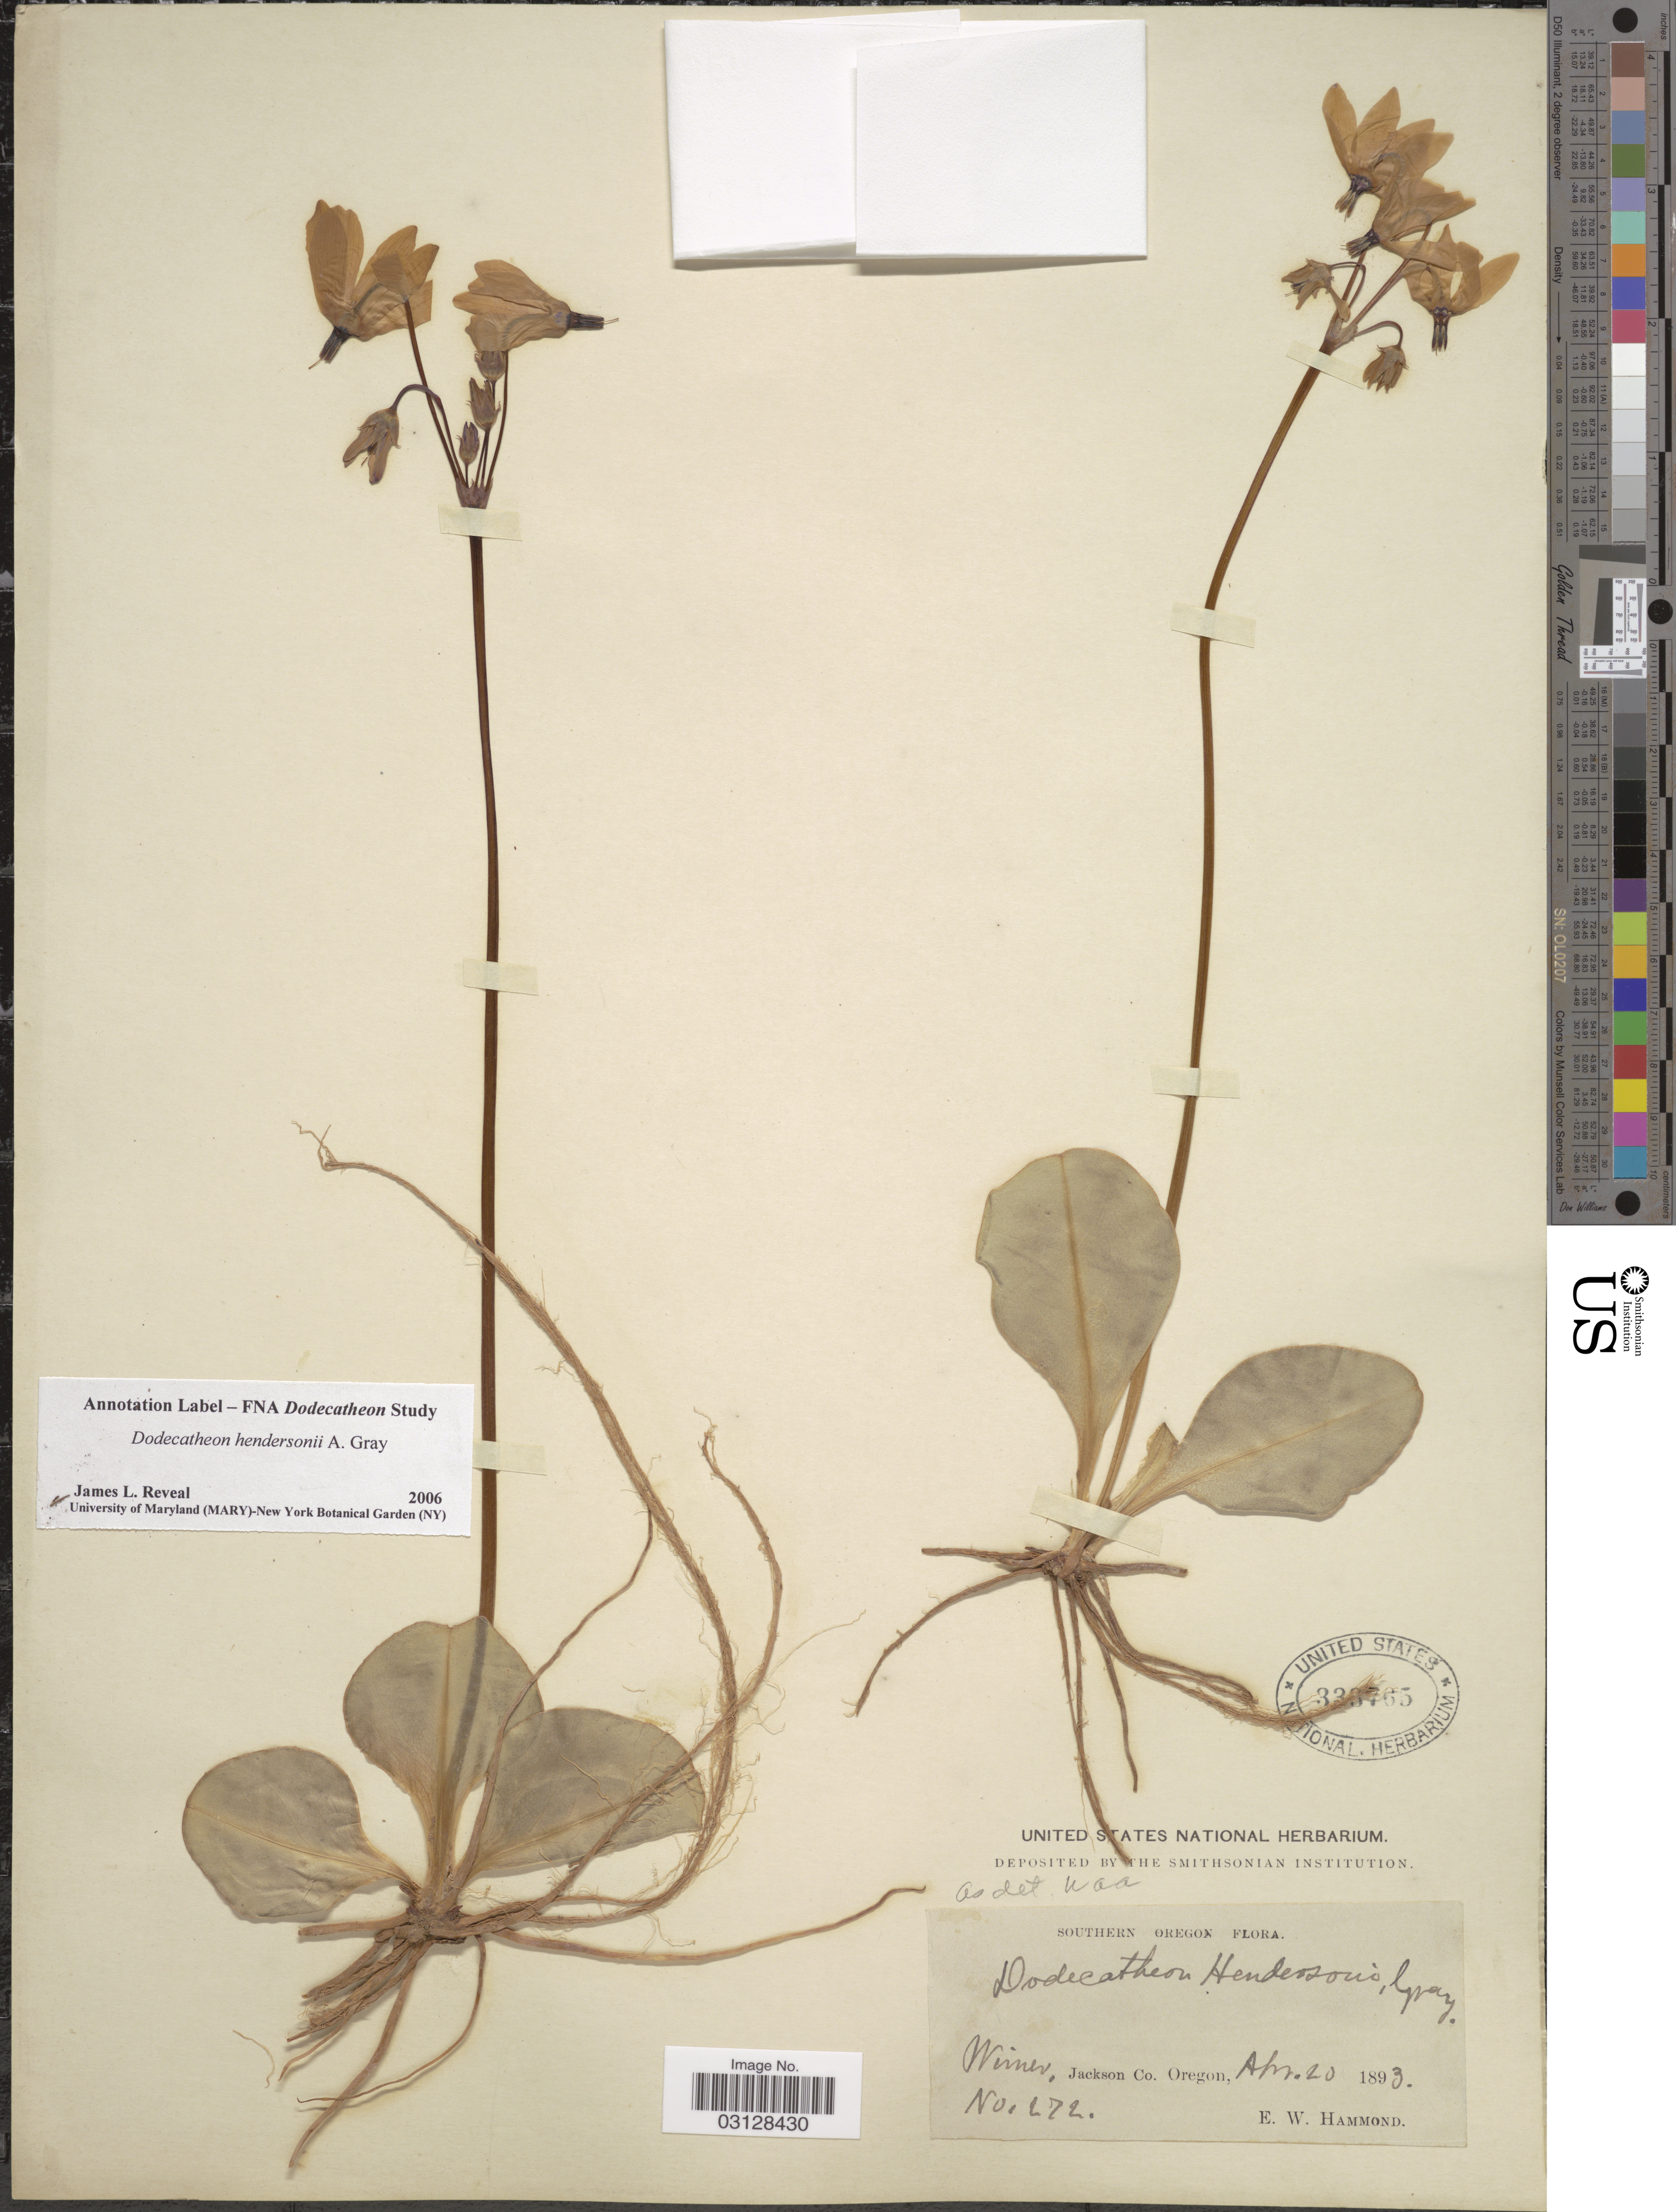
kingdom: Plantae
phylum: Tracheophyta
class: Magnoliopsida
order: Ericales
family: Primulaceae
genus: Dodecatheon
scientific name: Dodecatheon hendersonii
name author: A. Gray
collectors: E. Hammond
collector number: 272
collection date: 1893-04-20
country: United States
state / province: Oregon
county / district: Jackson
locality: Southern Oregon. Wimer, Jackson Co.